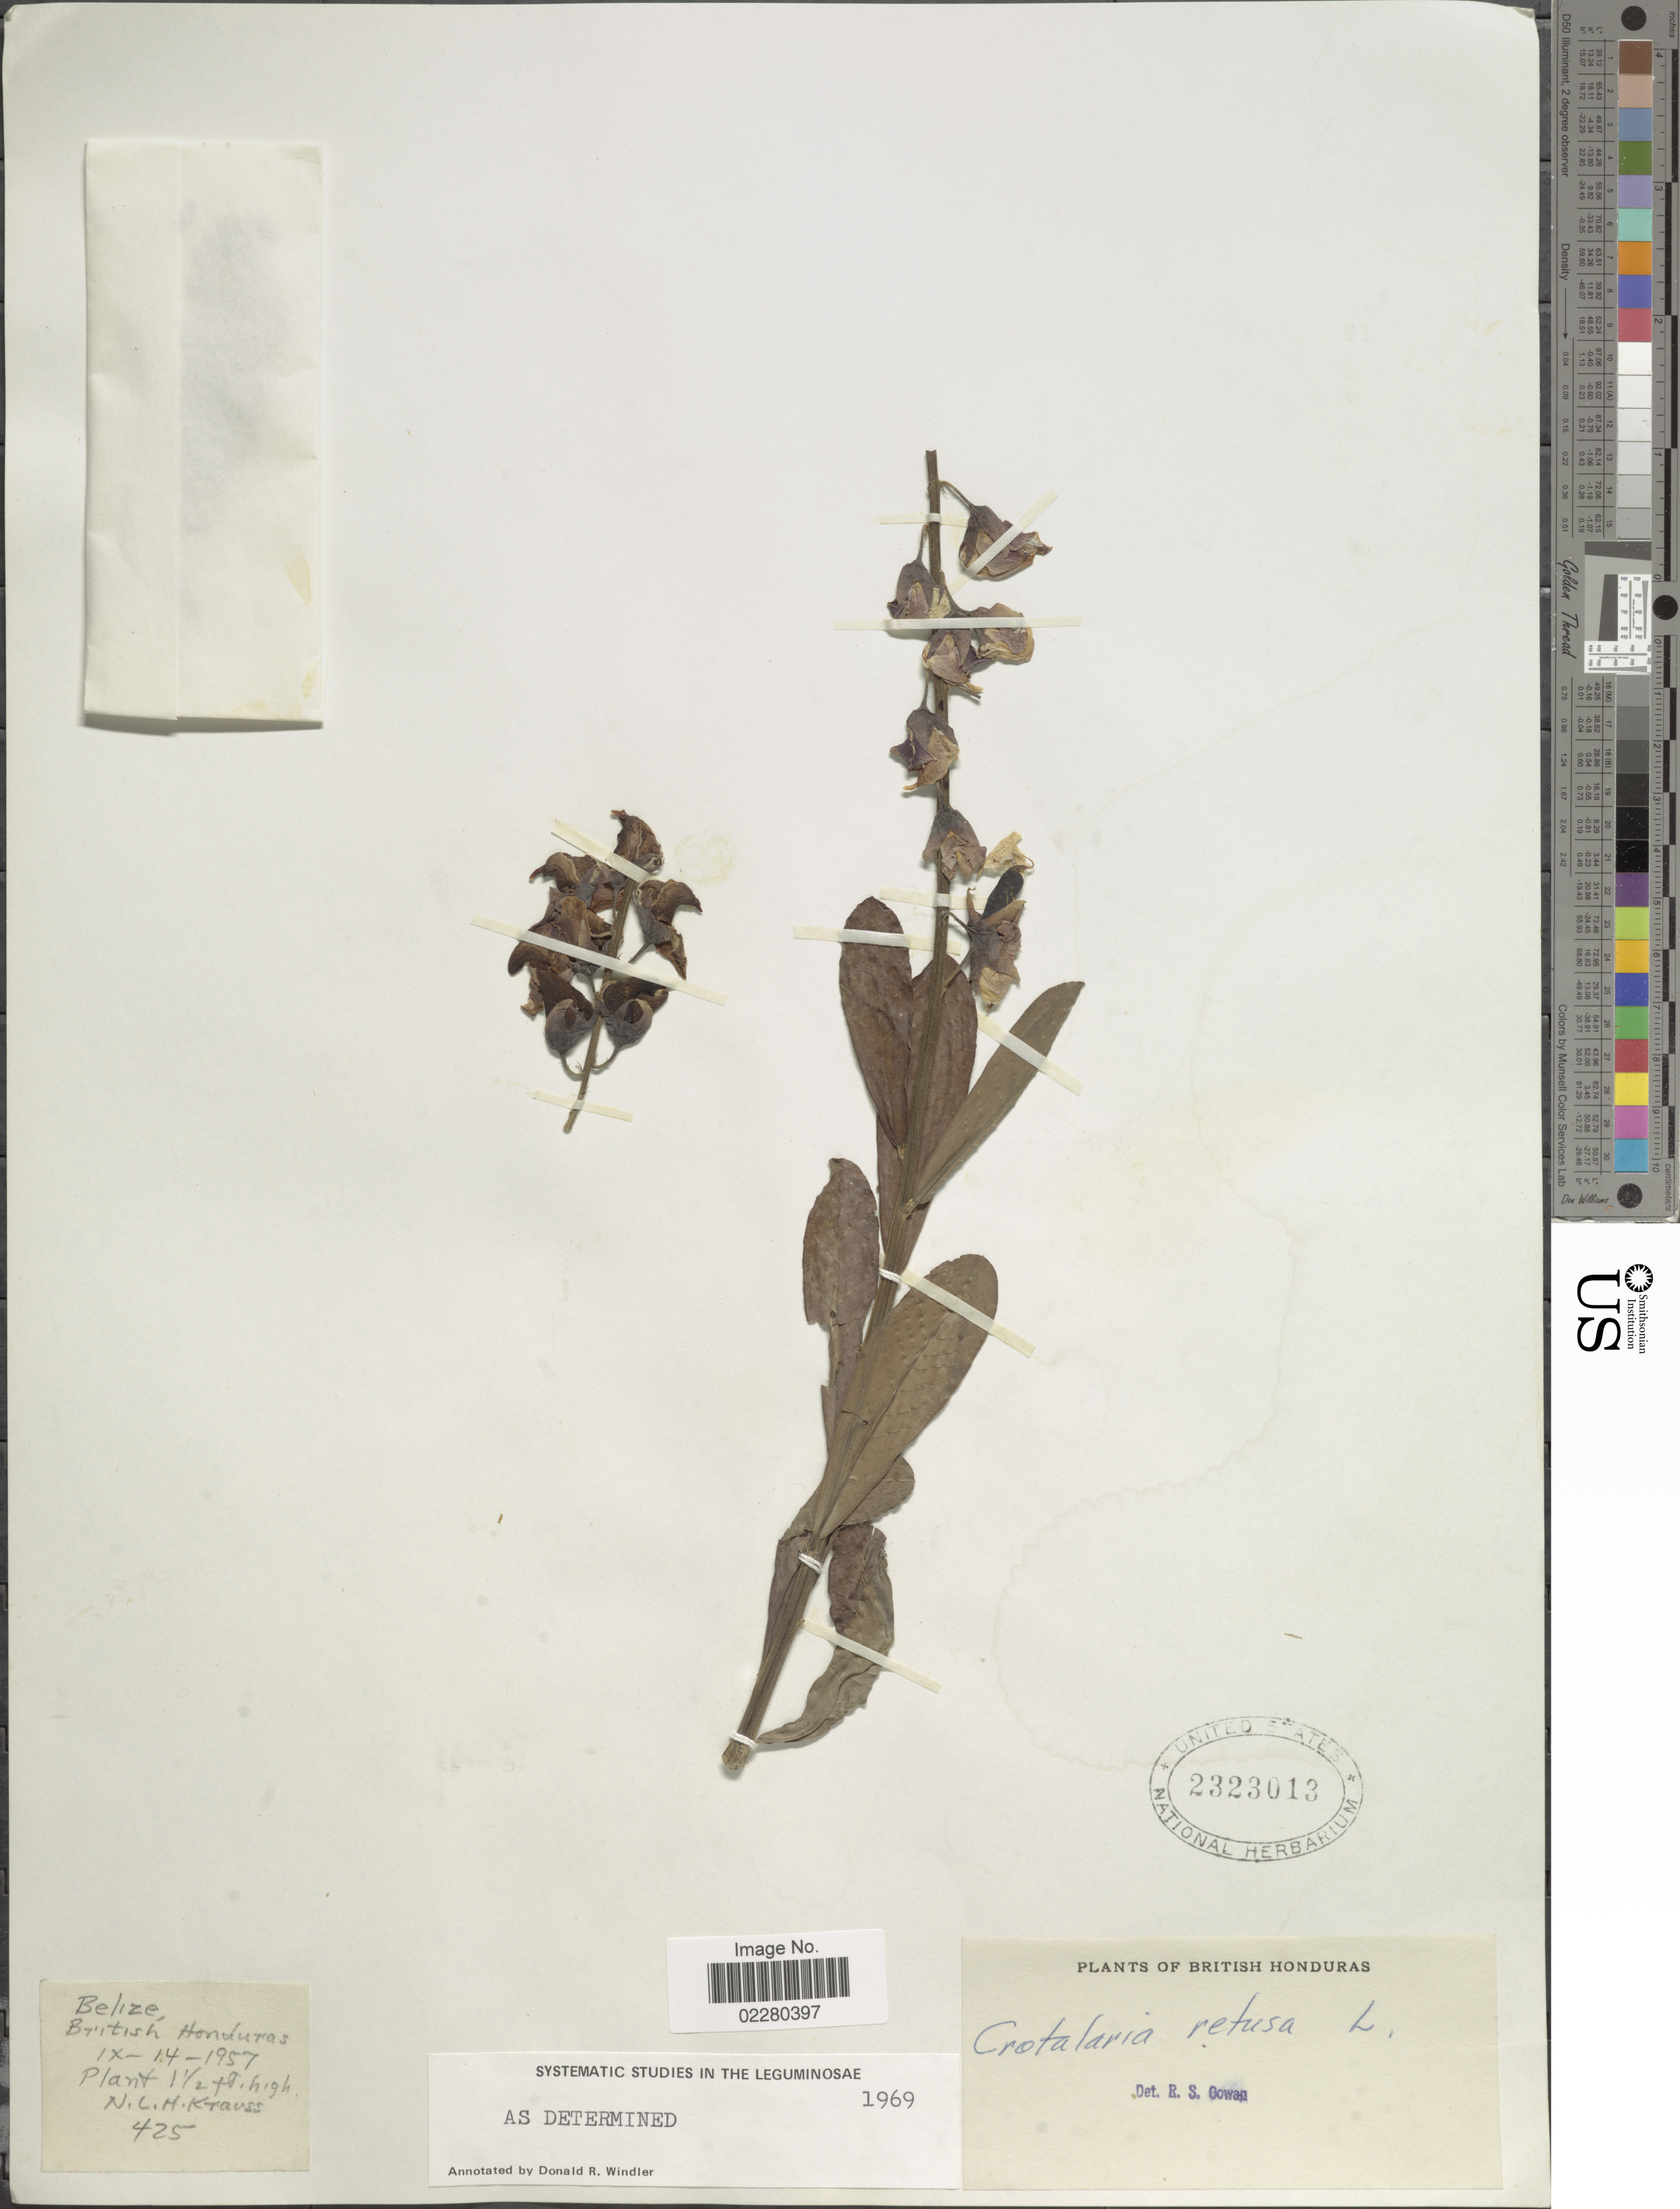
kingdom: Plantae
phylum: Tracheophyta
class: Magnoliopsida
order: Fabales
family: Fabaceae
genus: Crotalaria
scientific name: Crotalaria retusa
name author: L.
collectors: N. Krauss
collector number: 425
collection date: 1957-09-14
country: Belize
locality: British Honduras.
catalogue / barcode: US 2323013